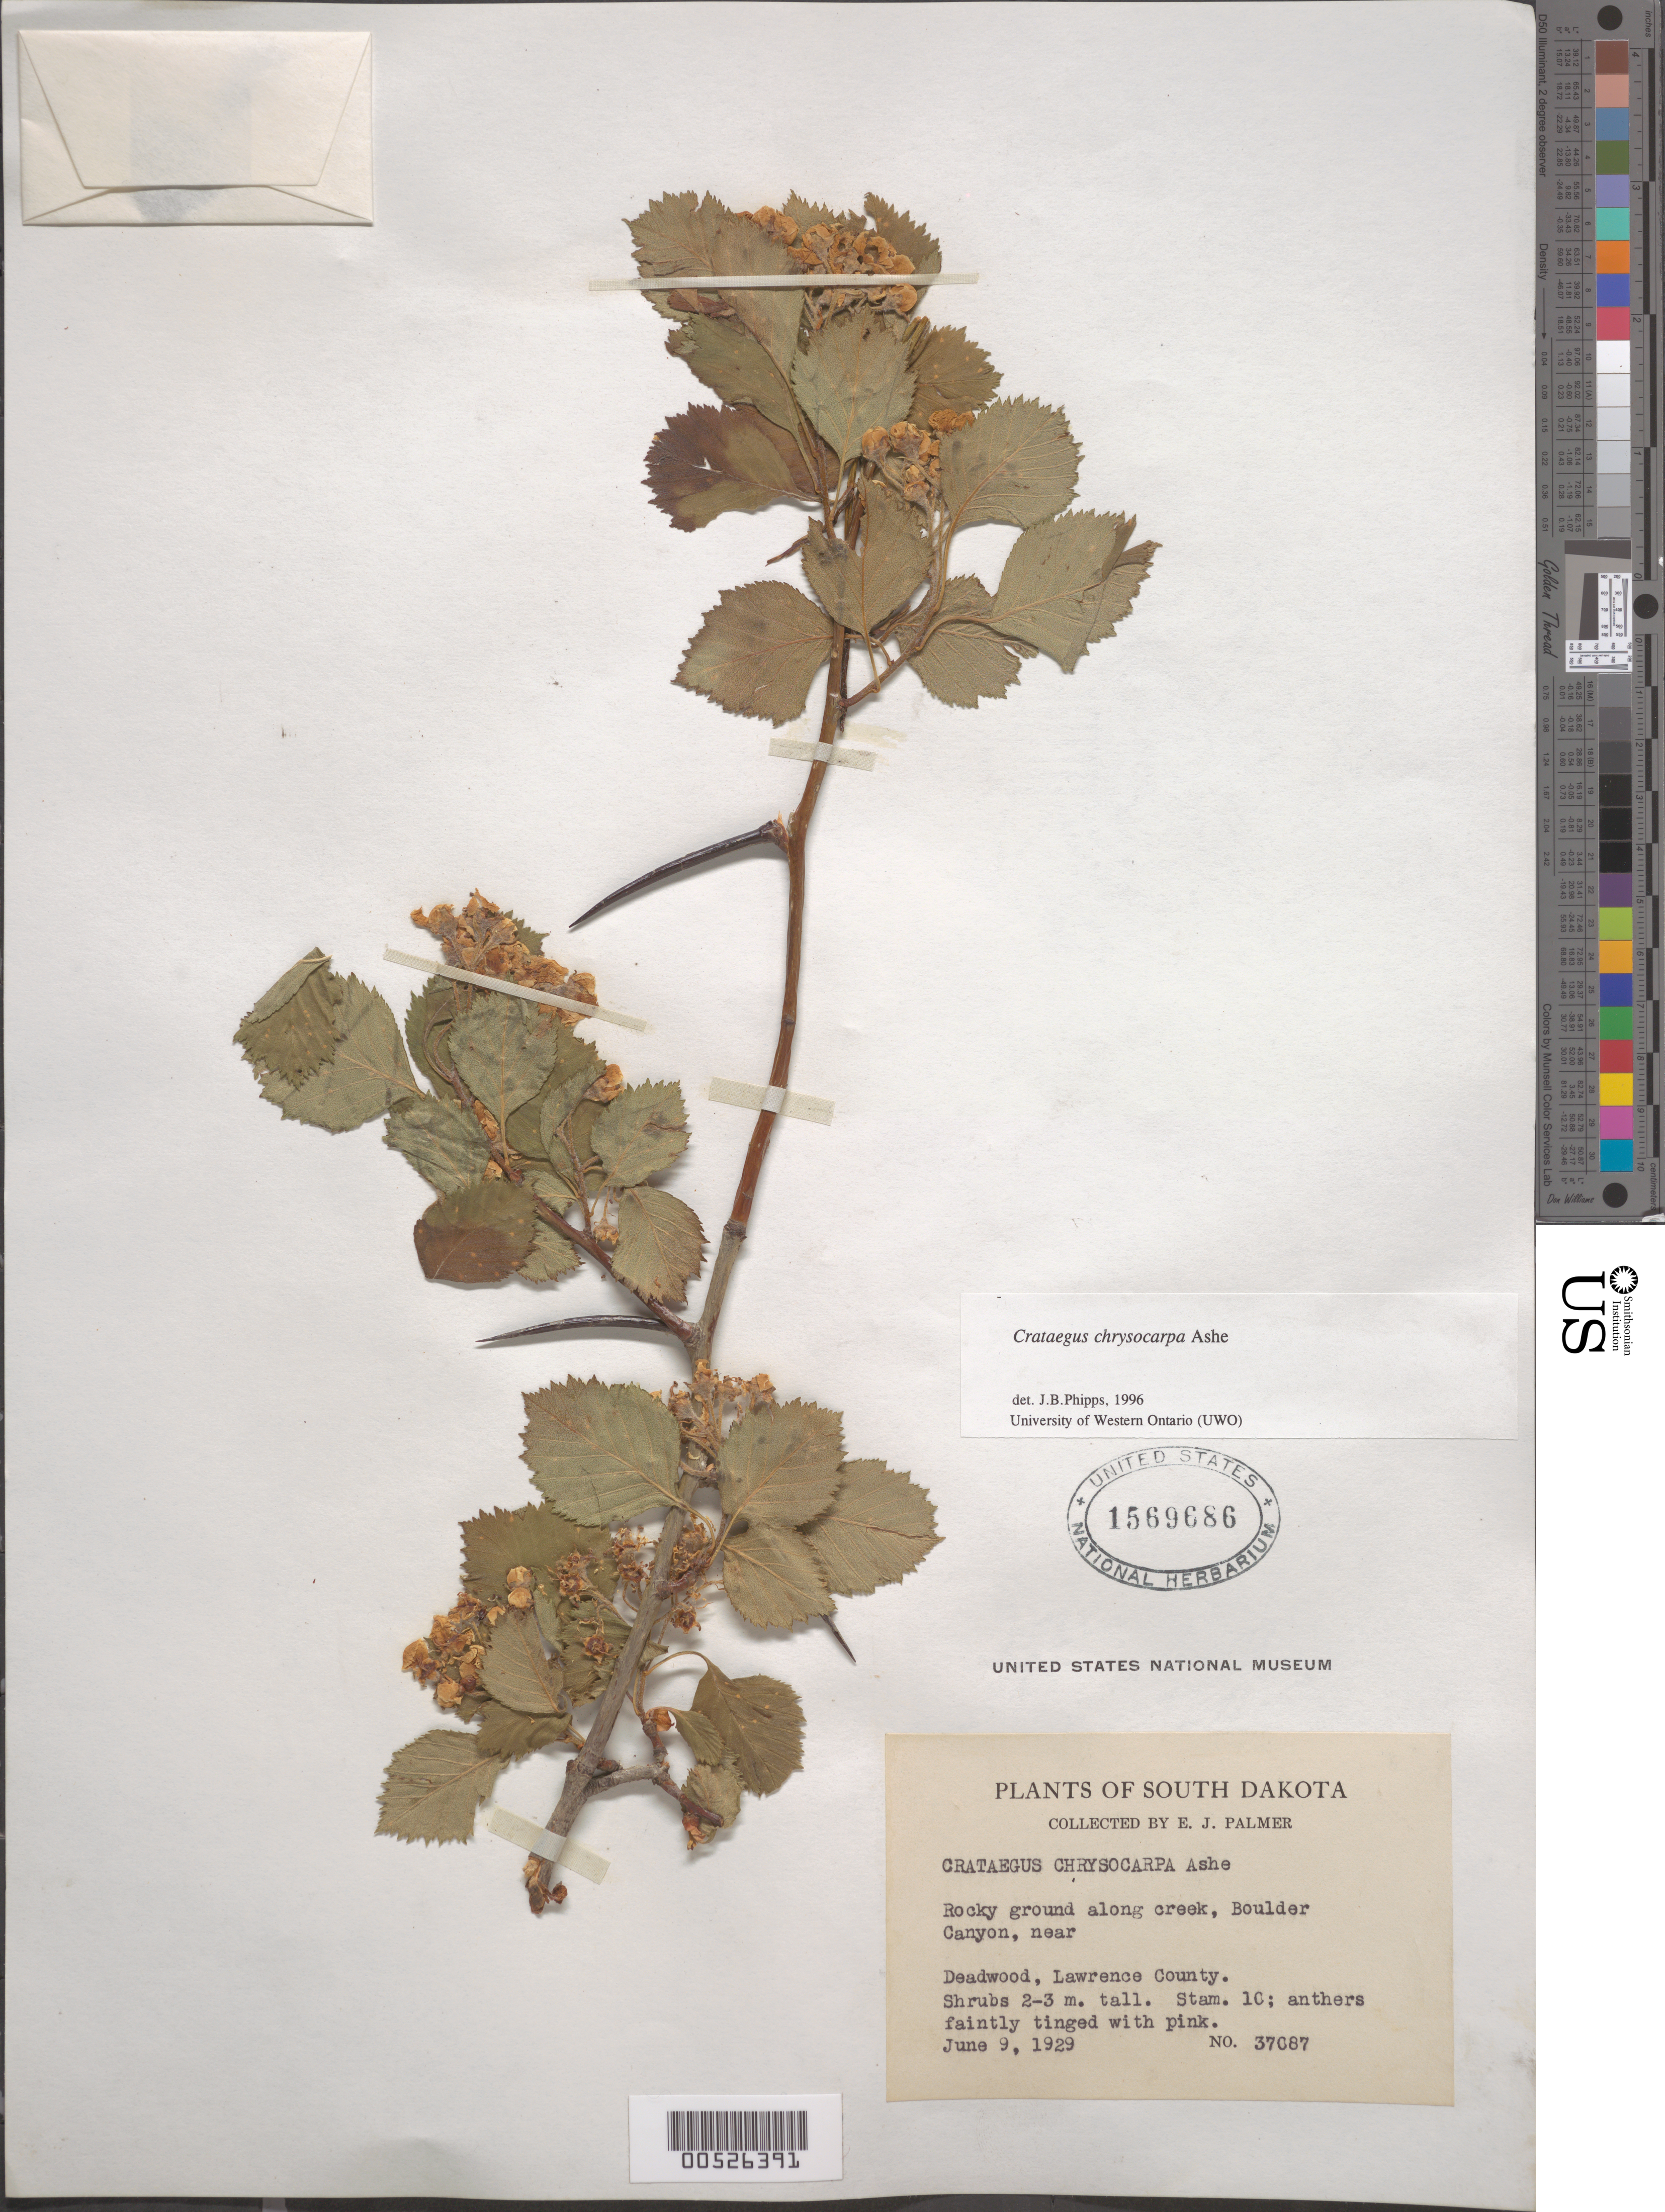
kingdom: Plantae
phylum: Tracheophyta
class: Magnoliopsida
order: Rosales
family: Rosaceae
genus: Crataegus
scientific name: Crataegus chrysocarpa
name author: Ashe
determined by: Phipps, James B., (UWO), University of Western Ontario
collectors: E. J. Palmer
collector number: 37087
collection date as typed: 09 Jun 1929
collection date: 1929-06-09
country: United States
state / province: South Dakota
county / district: Lawrence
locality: Deadwood, near Boulder Canyon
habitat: Rocky ground along creek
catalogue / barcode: US 1569686